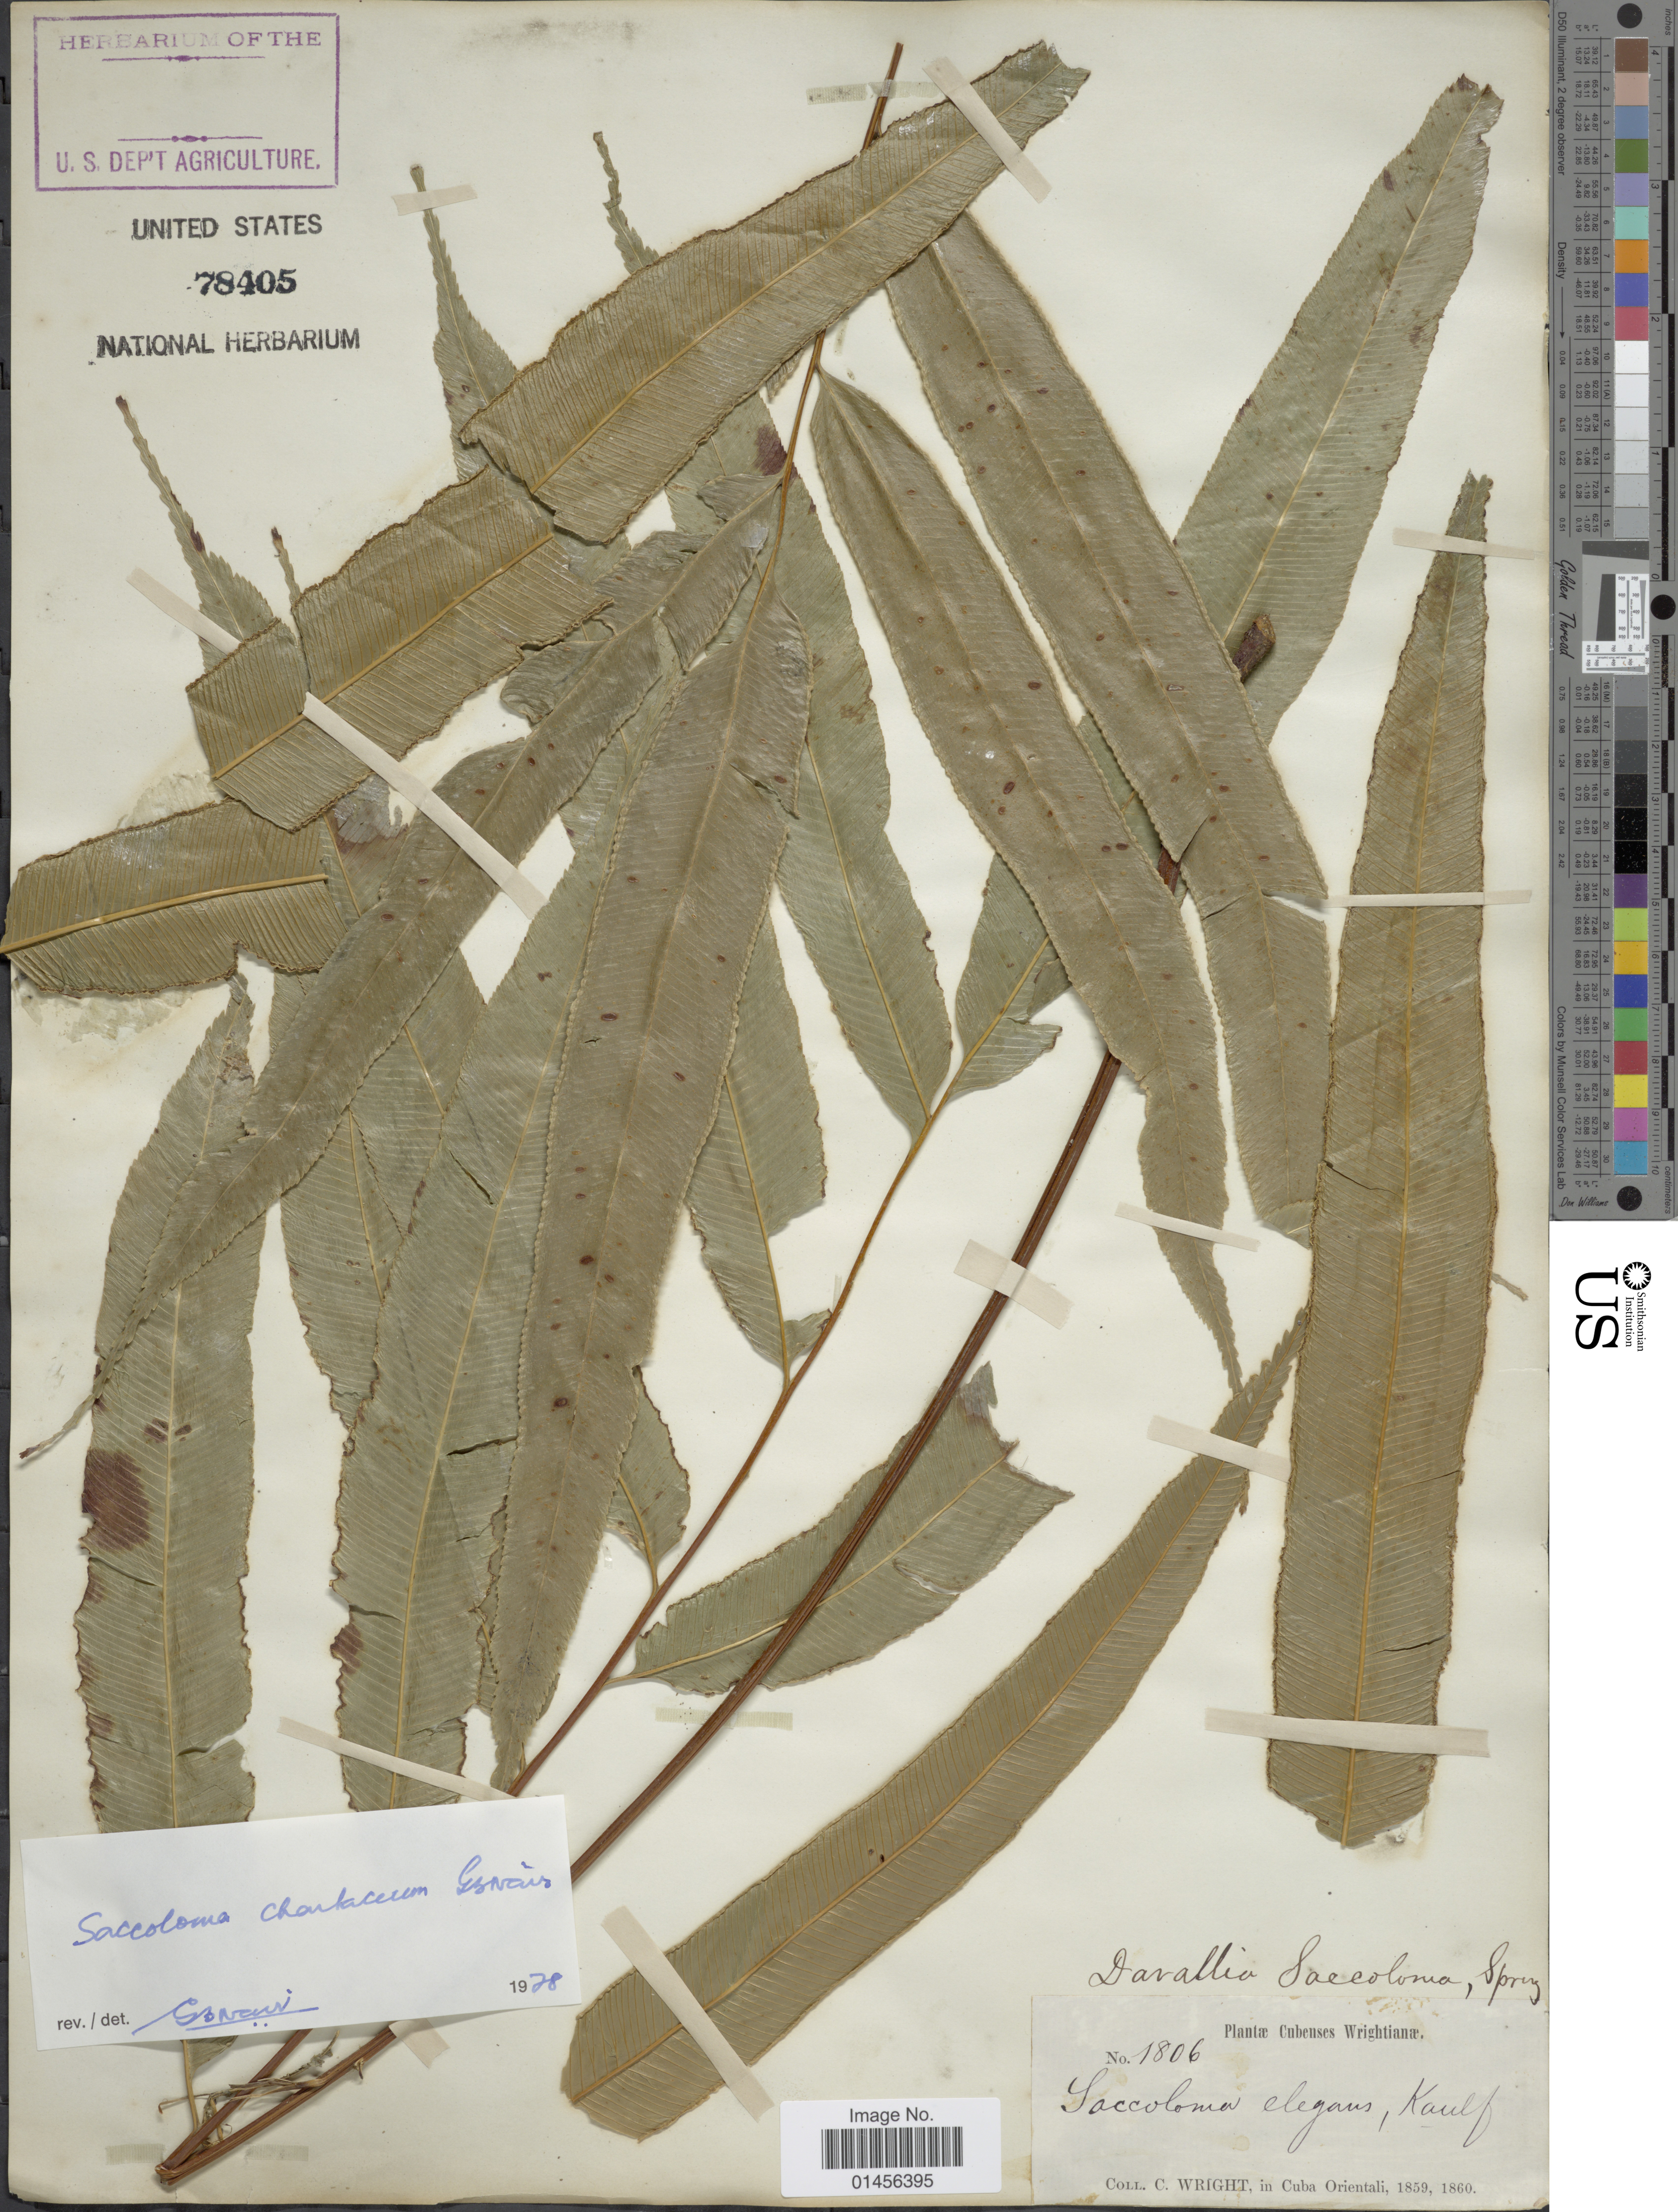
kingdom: Plantae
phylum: Tracheophyta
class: Polypodiopsida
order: Polypodiales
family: Saccolomataceae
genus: Saccoloma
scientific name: Saccoloma elegans subsp. chartaceum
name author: Cremers & K.U. Kramer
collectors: C. Wright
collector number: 1806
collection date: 1859/1860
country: Cuba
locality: In Cuba Orientali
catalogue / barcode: US 78405